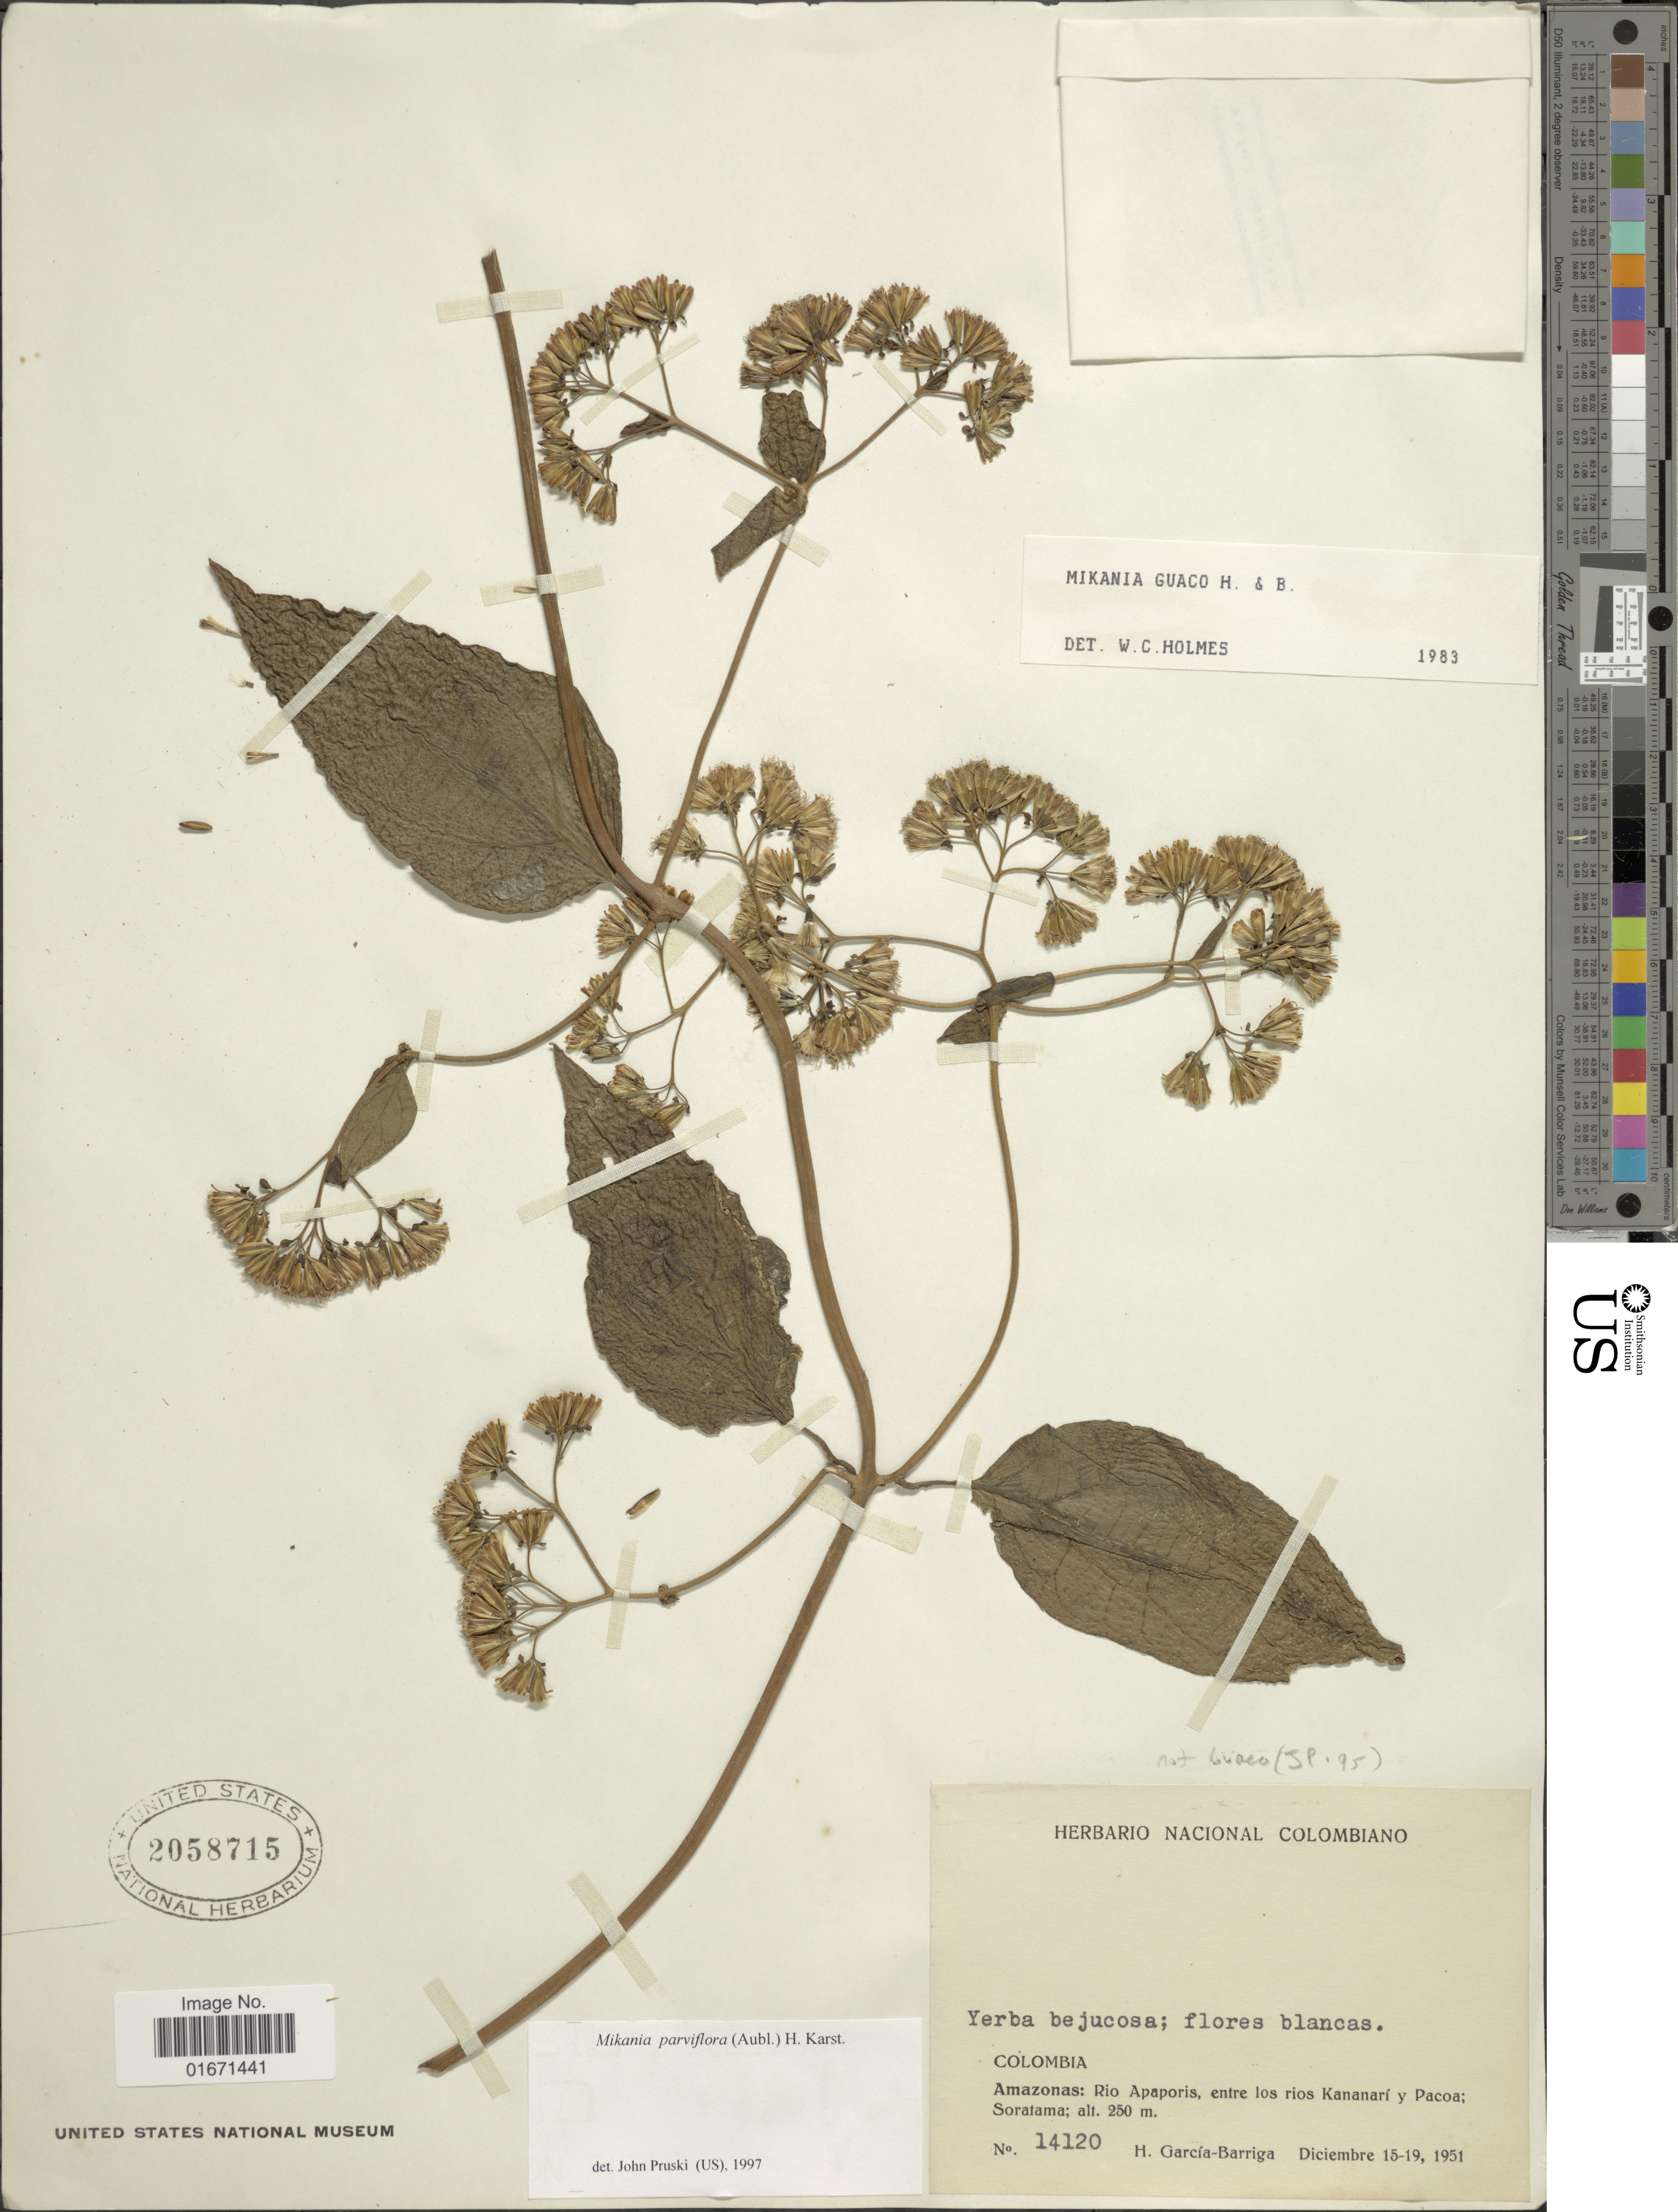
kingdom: Plantae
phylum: Tracheophyta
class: Magnoliopsida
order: Asterales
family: Asteraceae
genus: Mikania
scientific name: Mikania parviflora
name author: (Aubl.) Karst.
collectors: H. García Barriga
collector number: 14120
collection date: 1951-12-15/1951-12-19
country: Colombia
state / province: Amazônas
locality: Amazonas: Rio Apaporis, entre los rios Kananari y Pacoa; Soratama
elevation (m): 250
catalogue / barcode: US 2058715